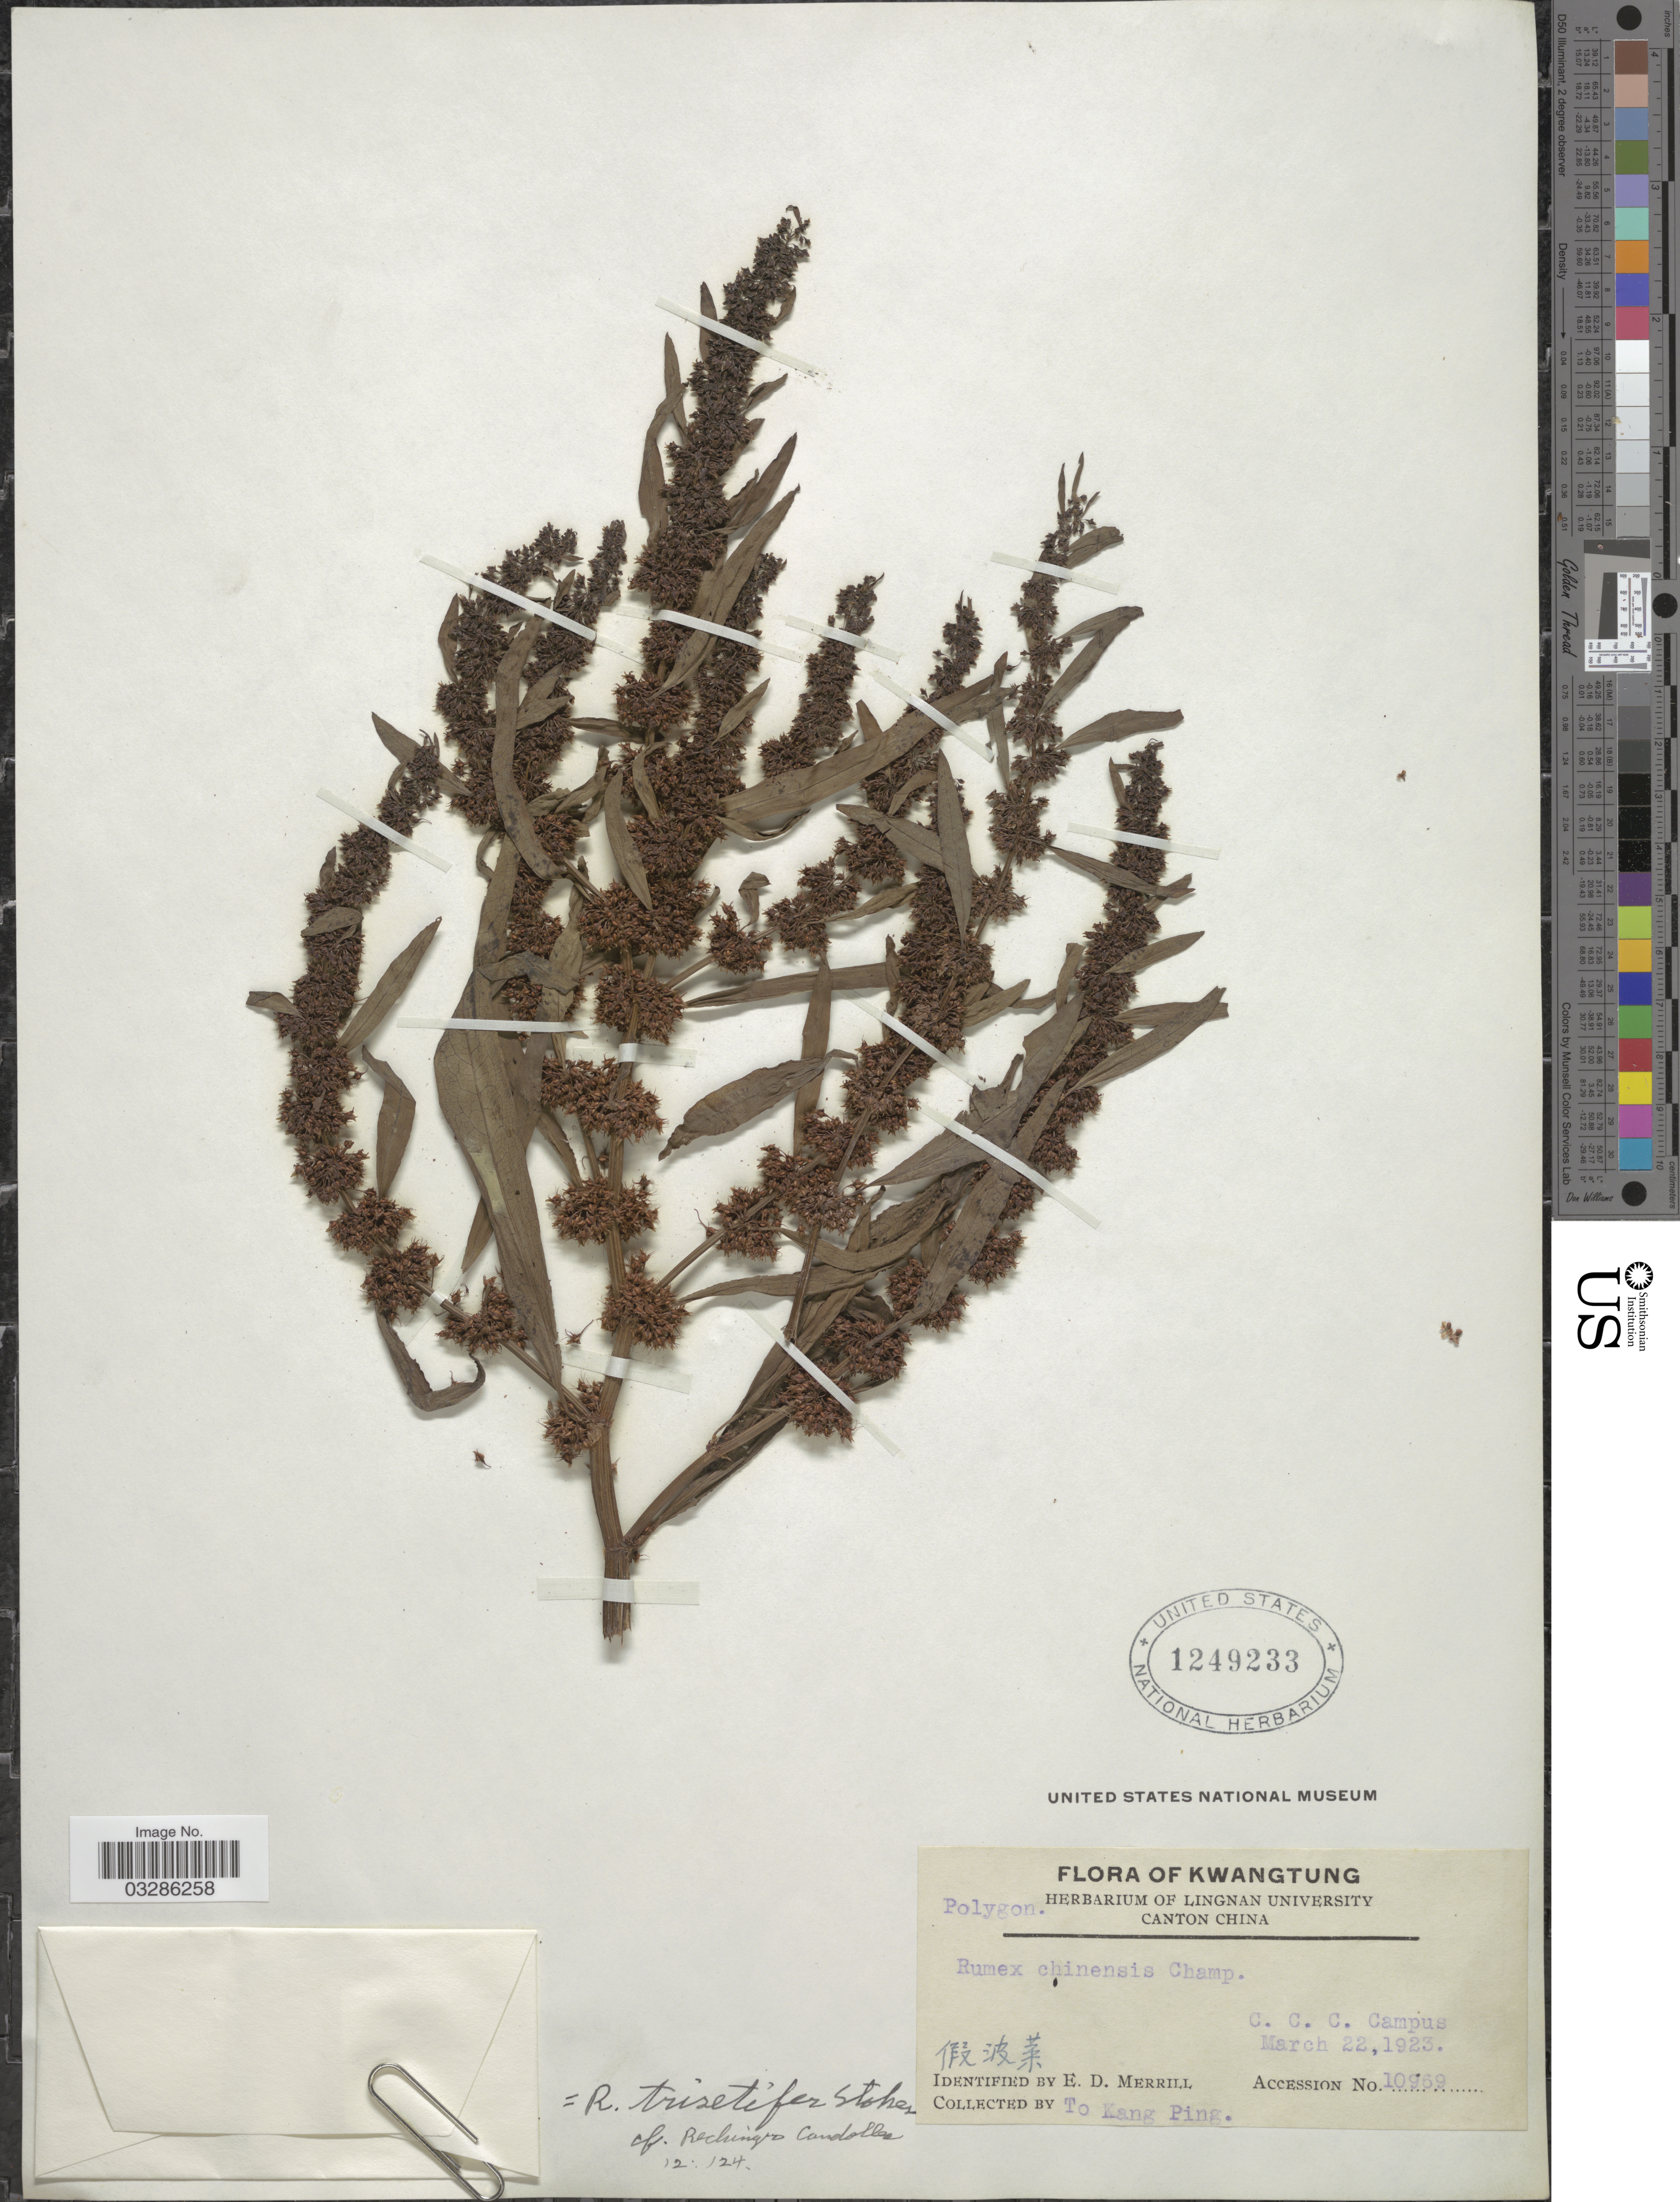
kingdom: Plantae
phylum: Tracheophyta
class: Magnoliopsida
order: Caryophyllales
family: Polygonaceae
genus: Rumex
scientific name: Rumex trisetifer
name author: Stokes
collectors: T. Ping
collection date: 1923-03-22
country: China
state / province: Guangdong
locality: Kwangtung. C.C.C. Campus.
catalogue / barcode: US 1249233